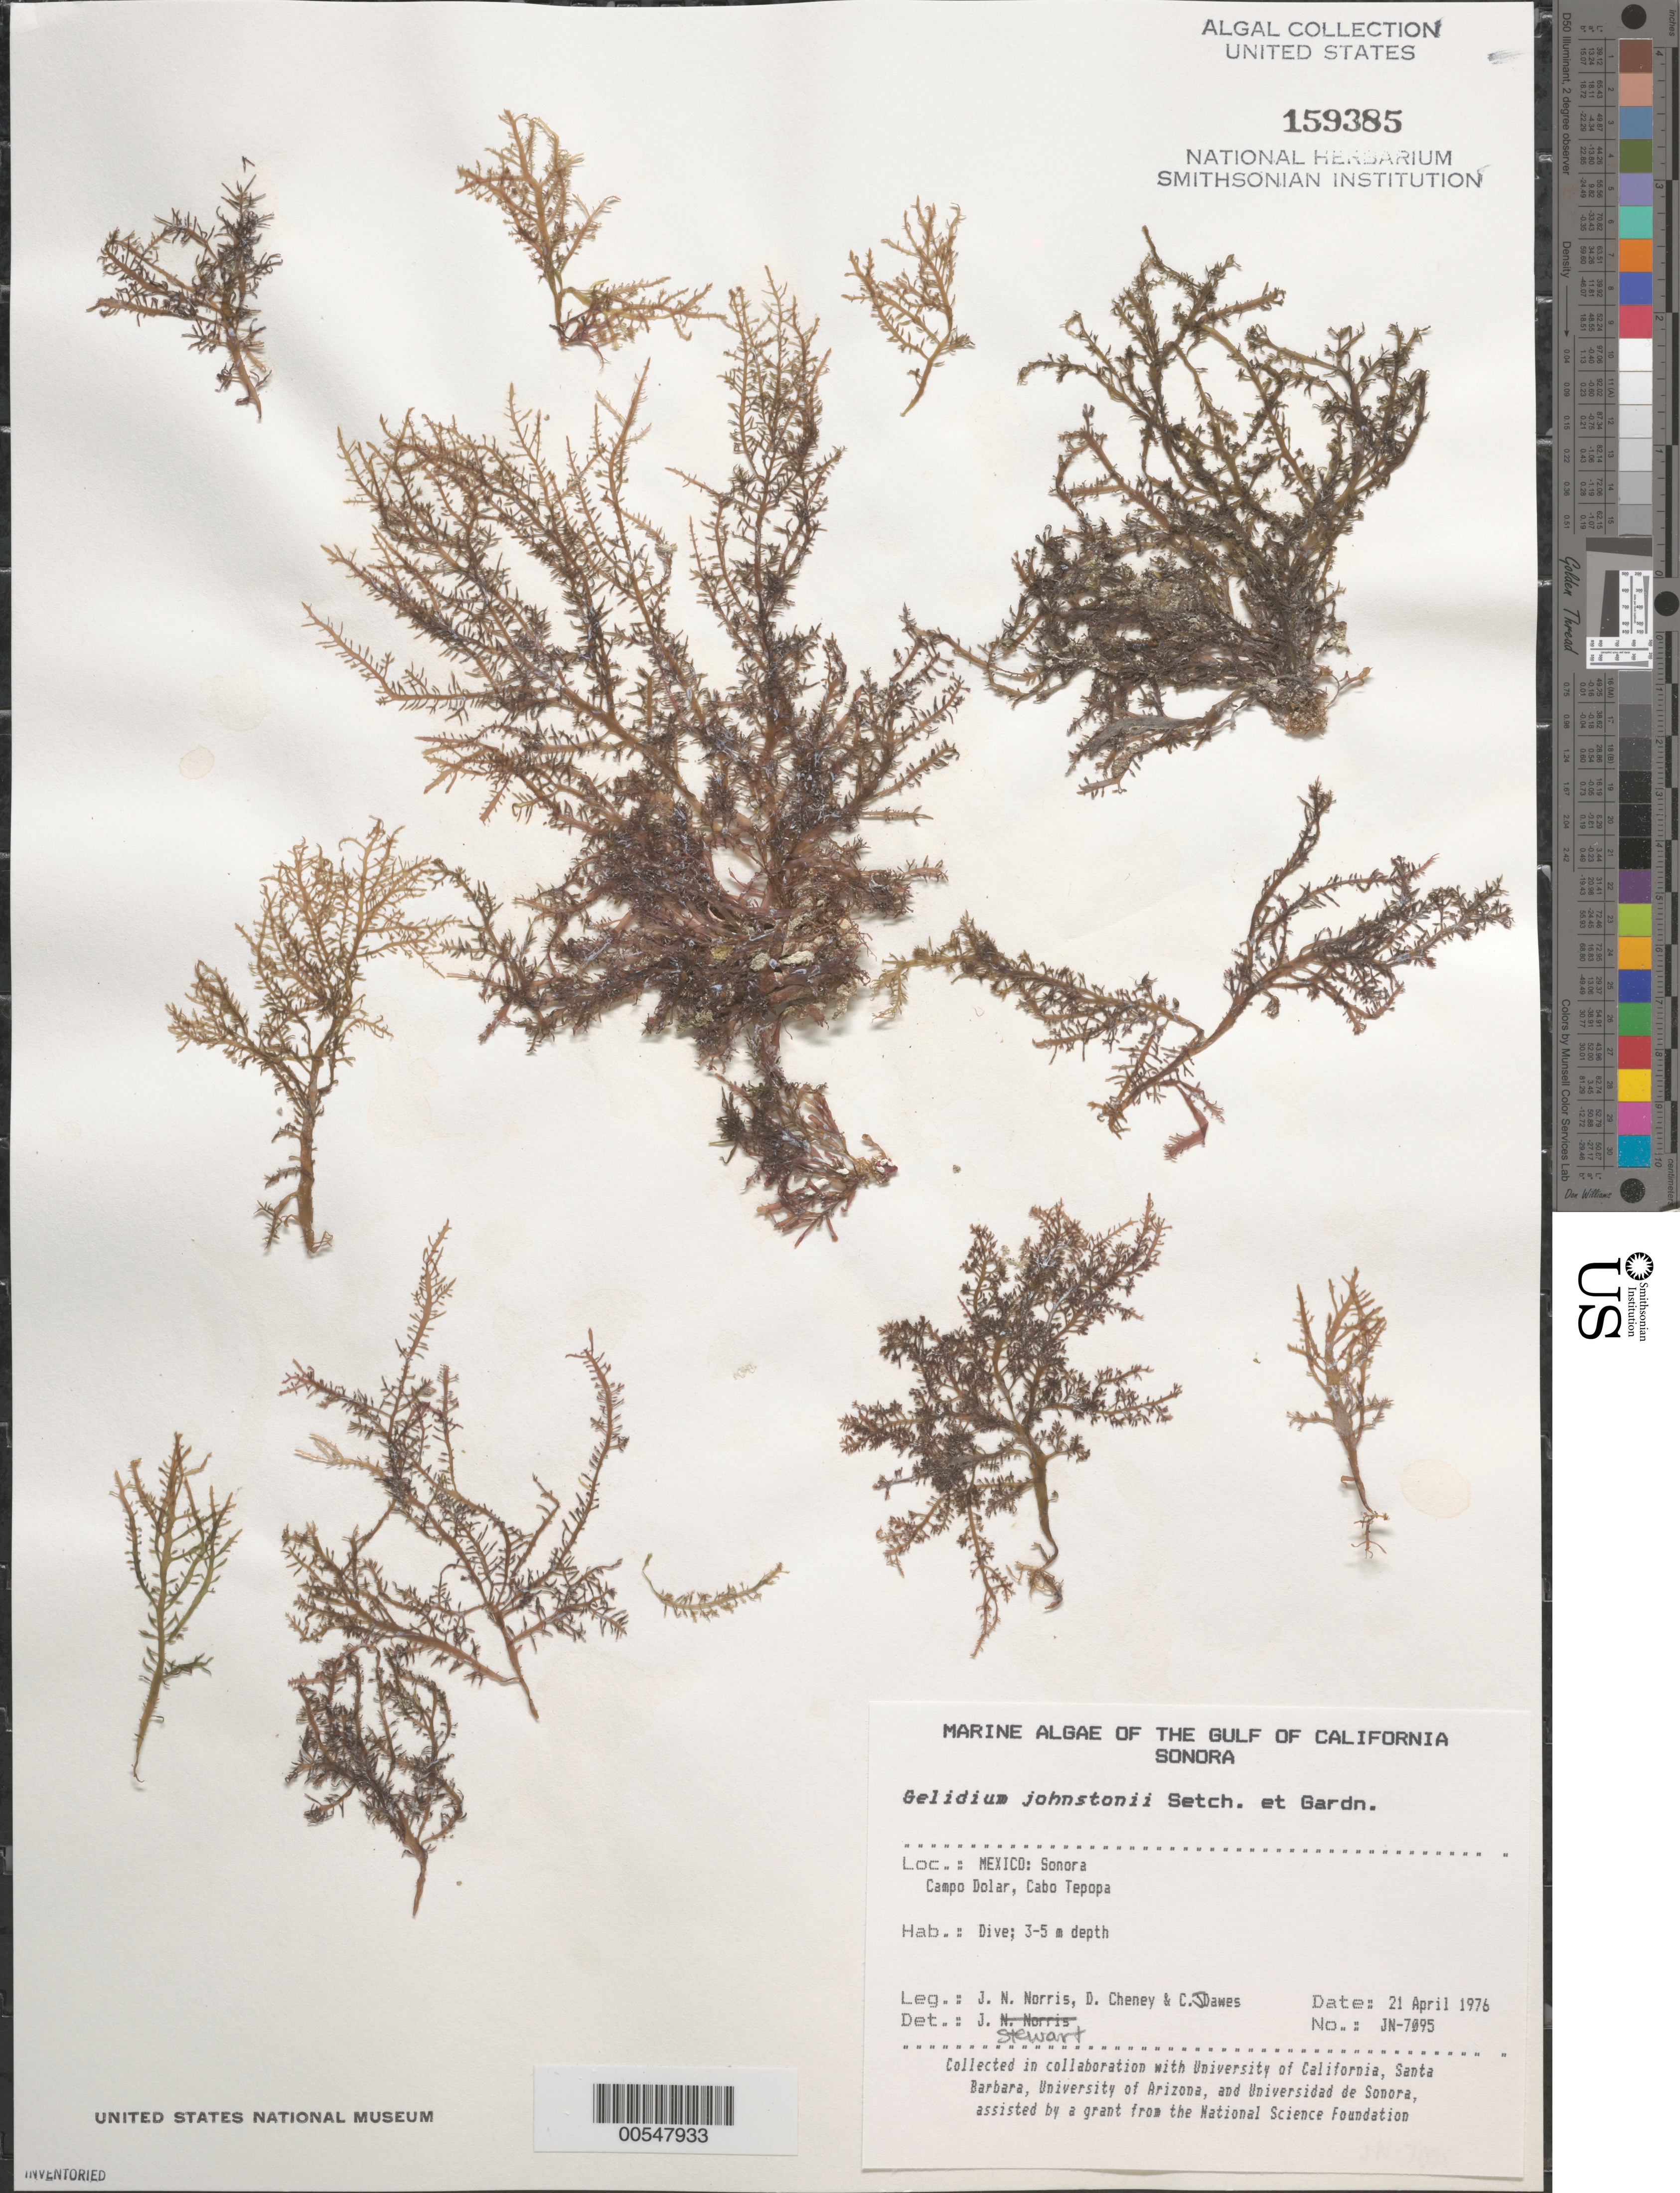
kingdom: Plantae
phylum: Rhodophyta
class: Florideophyceae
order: Gelidiales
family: Gelidiaceae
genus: Gelidium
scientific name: Gelidium johnstonii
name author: Setchell & N.L. Gardner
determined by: Stewart, J.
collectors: J. N. Norris, D. Cheney & C. Dawes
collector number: JN-7095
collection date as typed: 21 Apr 1976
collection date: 1976-04-21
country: Mexico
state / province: Sonora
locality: Campo Dolar, Cabo Tepopa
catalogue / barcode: US 159385